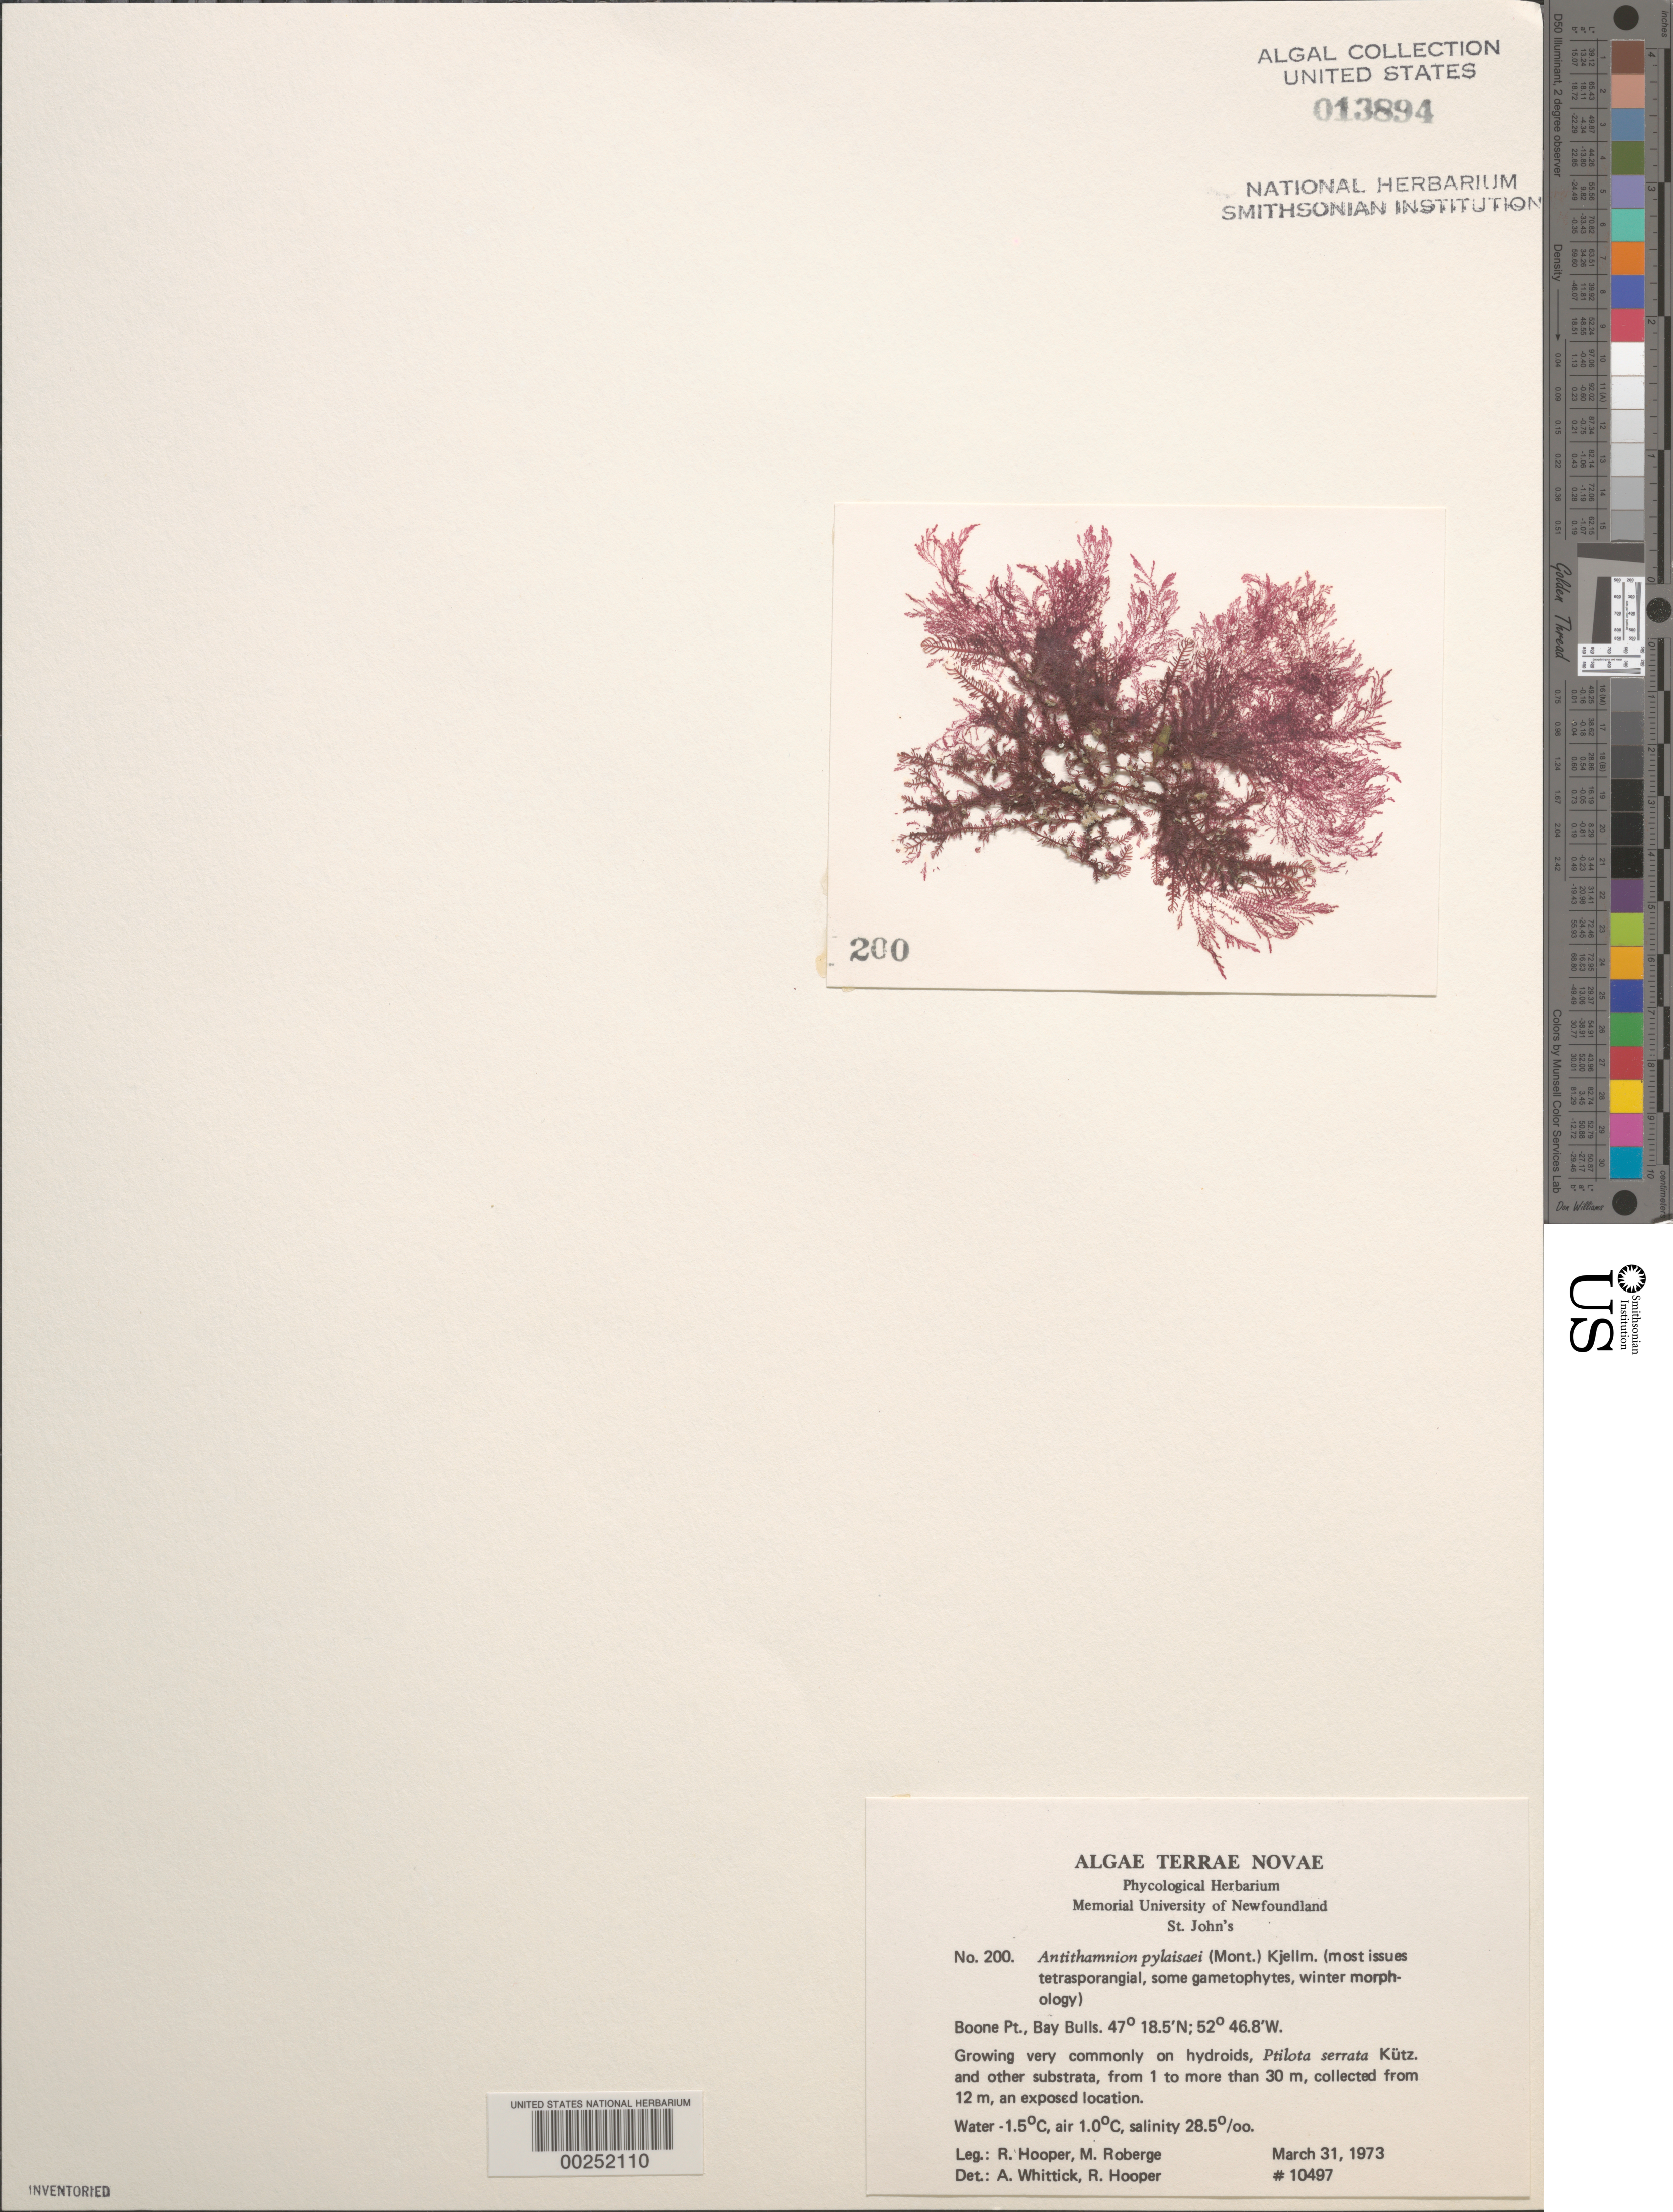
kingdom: Plantae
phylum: Rhodophyta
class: Florideophyceae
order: Ceramiales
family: Ceramiaceae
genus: Scagelia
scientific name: Scagelia pylaisaei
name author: (Montagne) M.J. Wynne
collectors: R. G. Hooper & M. Roberge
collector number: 10497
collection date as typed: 31 Mar 1973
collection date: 1973-03-31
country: Canada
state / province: Newfoundland and Labrador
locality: Boone Point, Bay Bulls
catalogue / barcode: US 13894